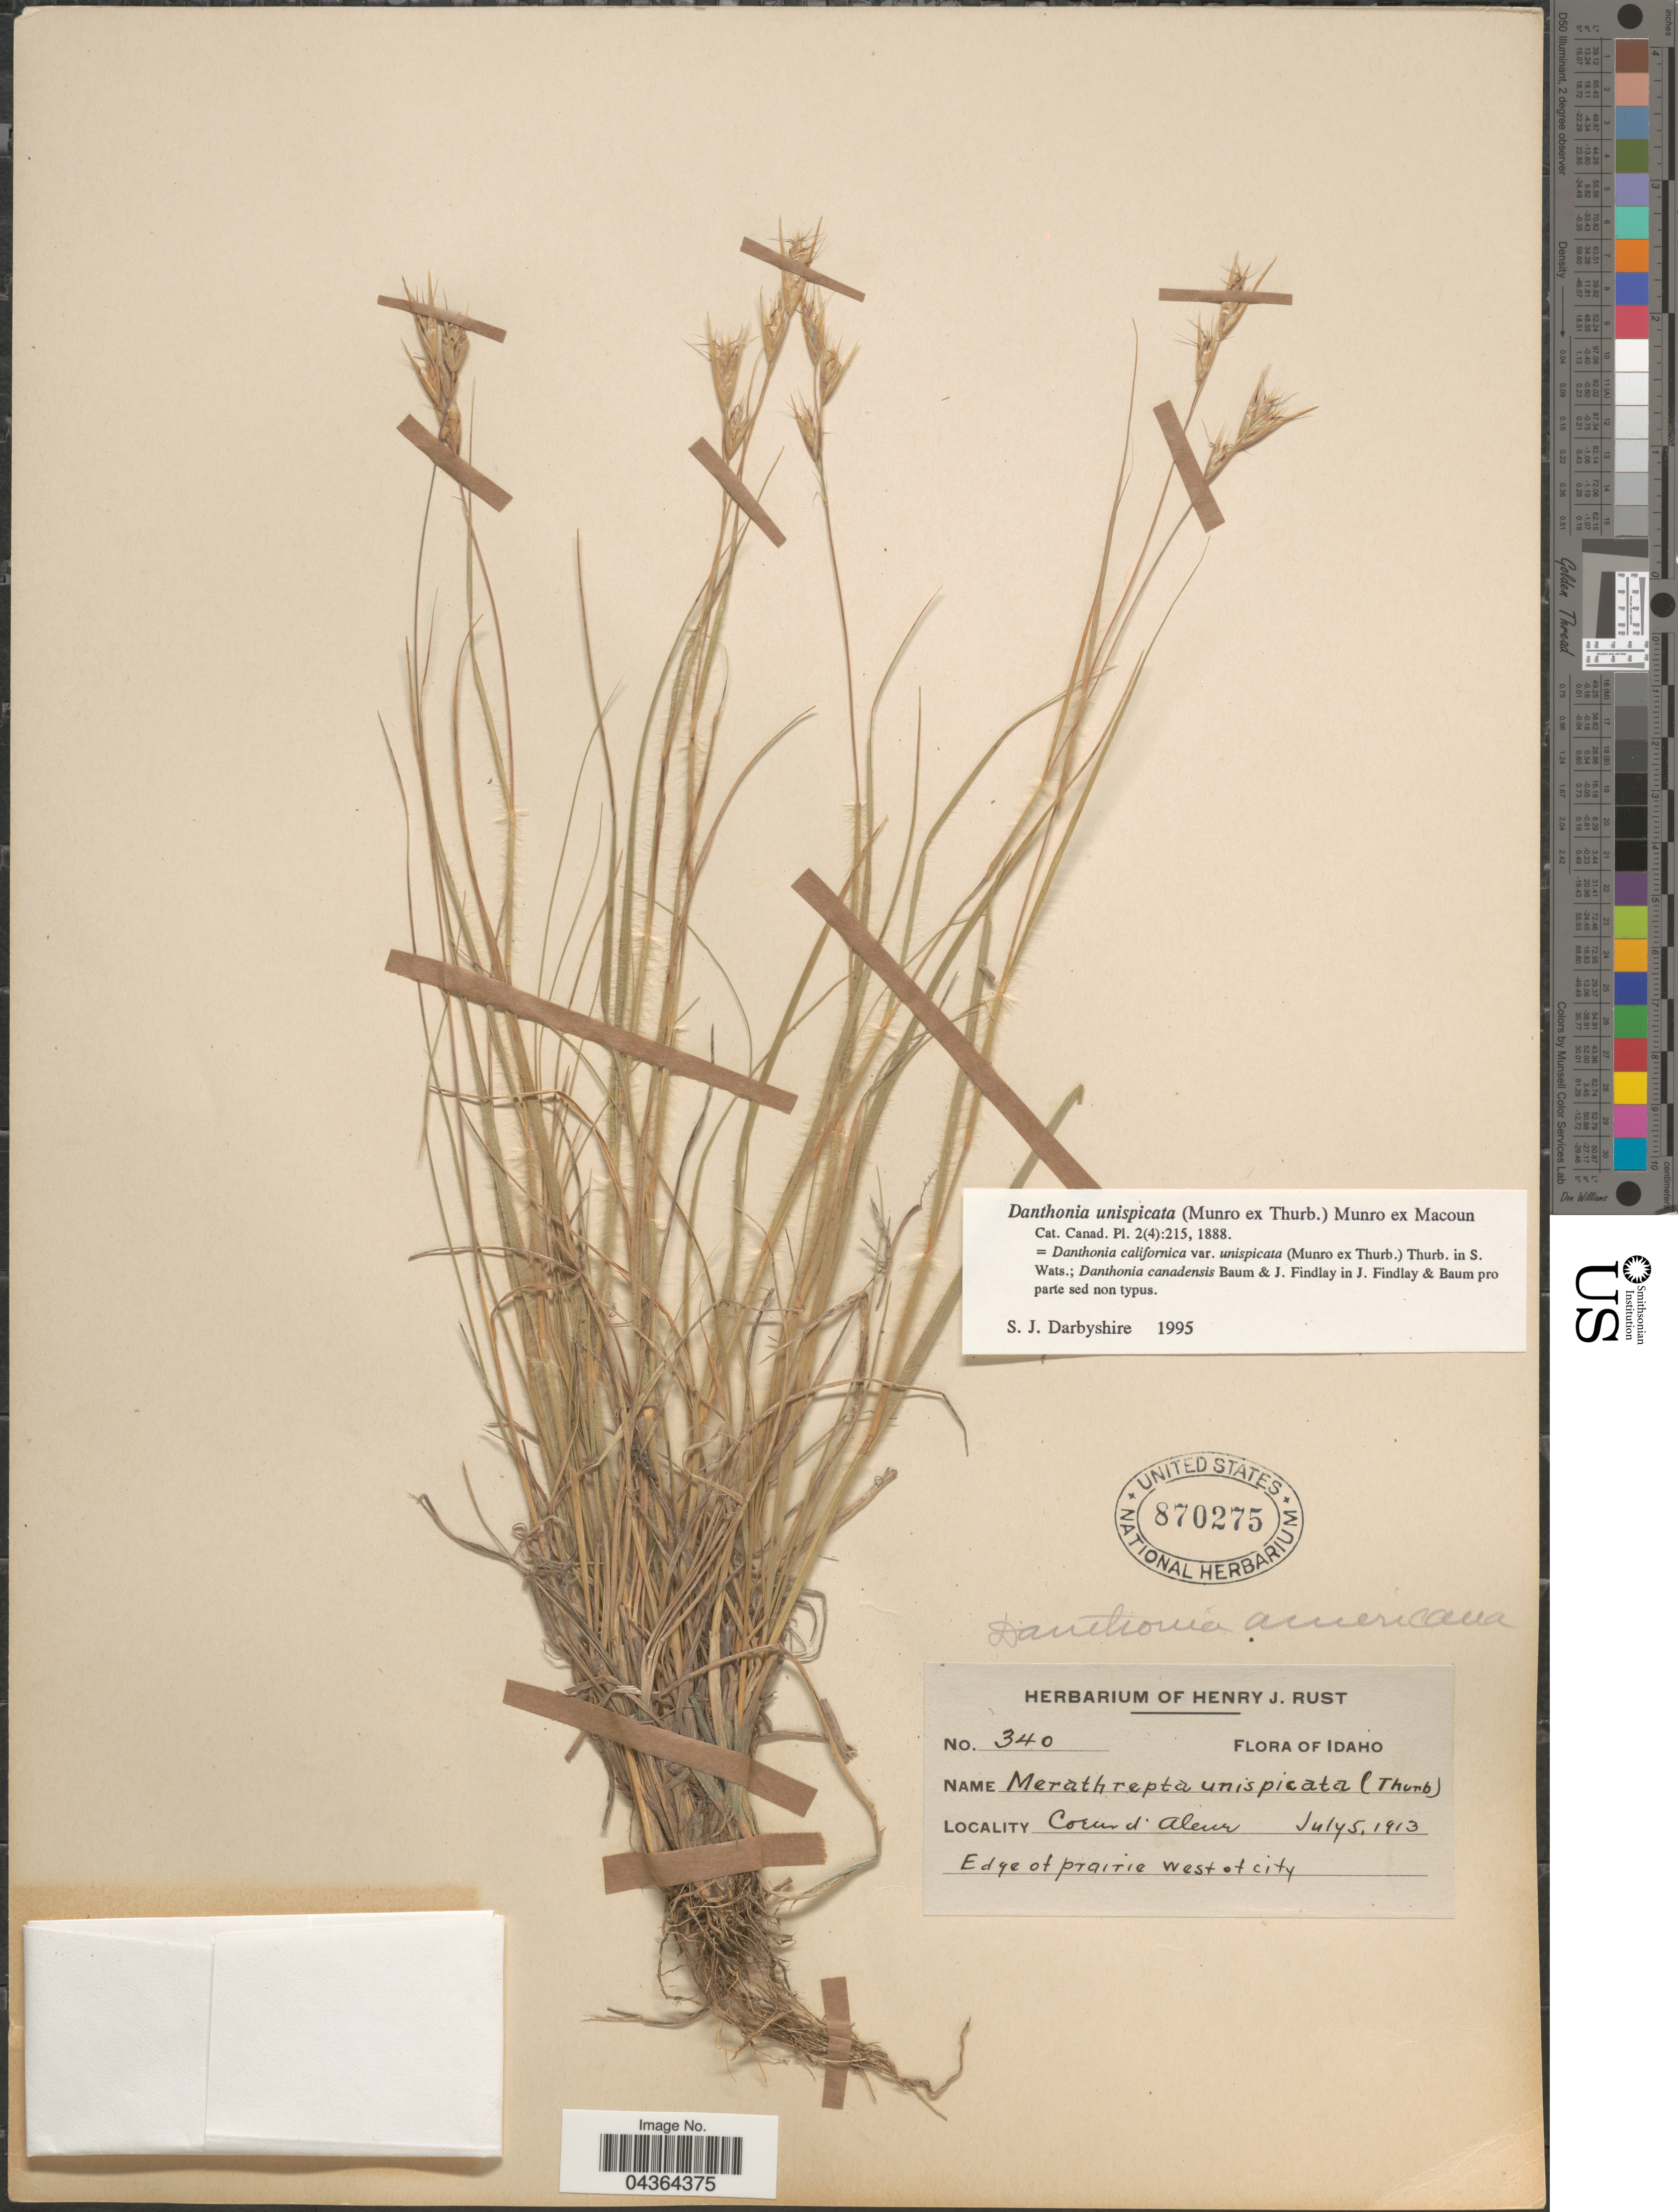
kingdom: Plantae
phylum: Tracheophyta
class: Liliopsida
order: Poales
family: Poaceae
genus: Danthonia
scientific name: Danthonia unispicata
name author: (Thurb.) Munro ex Macoun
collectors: ex herb. Henry J. Rust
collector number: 340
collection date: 1913-07-05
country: United States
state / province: Idaho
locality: Coeur d' Alene. Edge of prairie west of city.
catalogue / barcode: US 870275